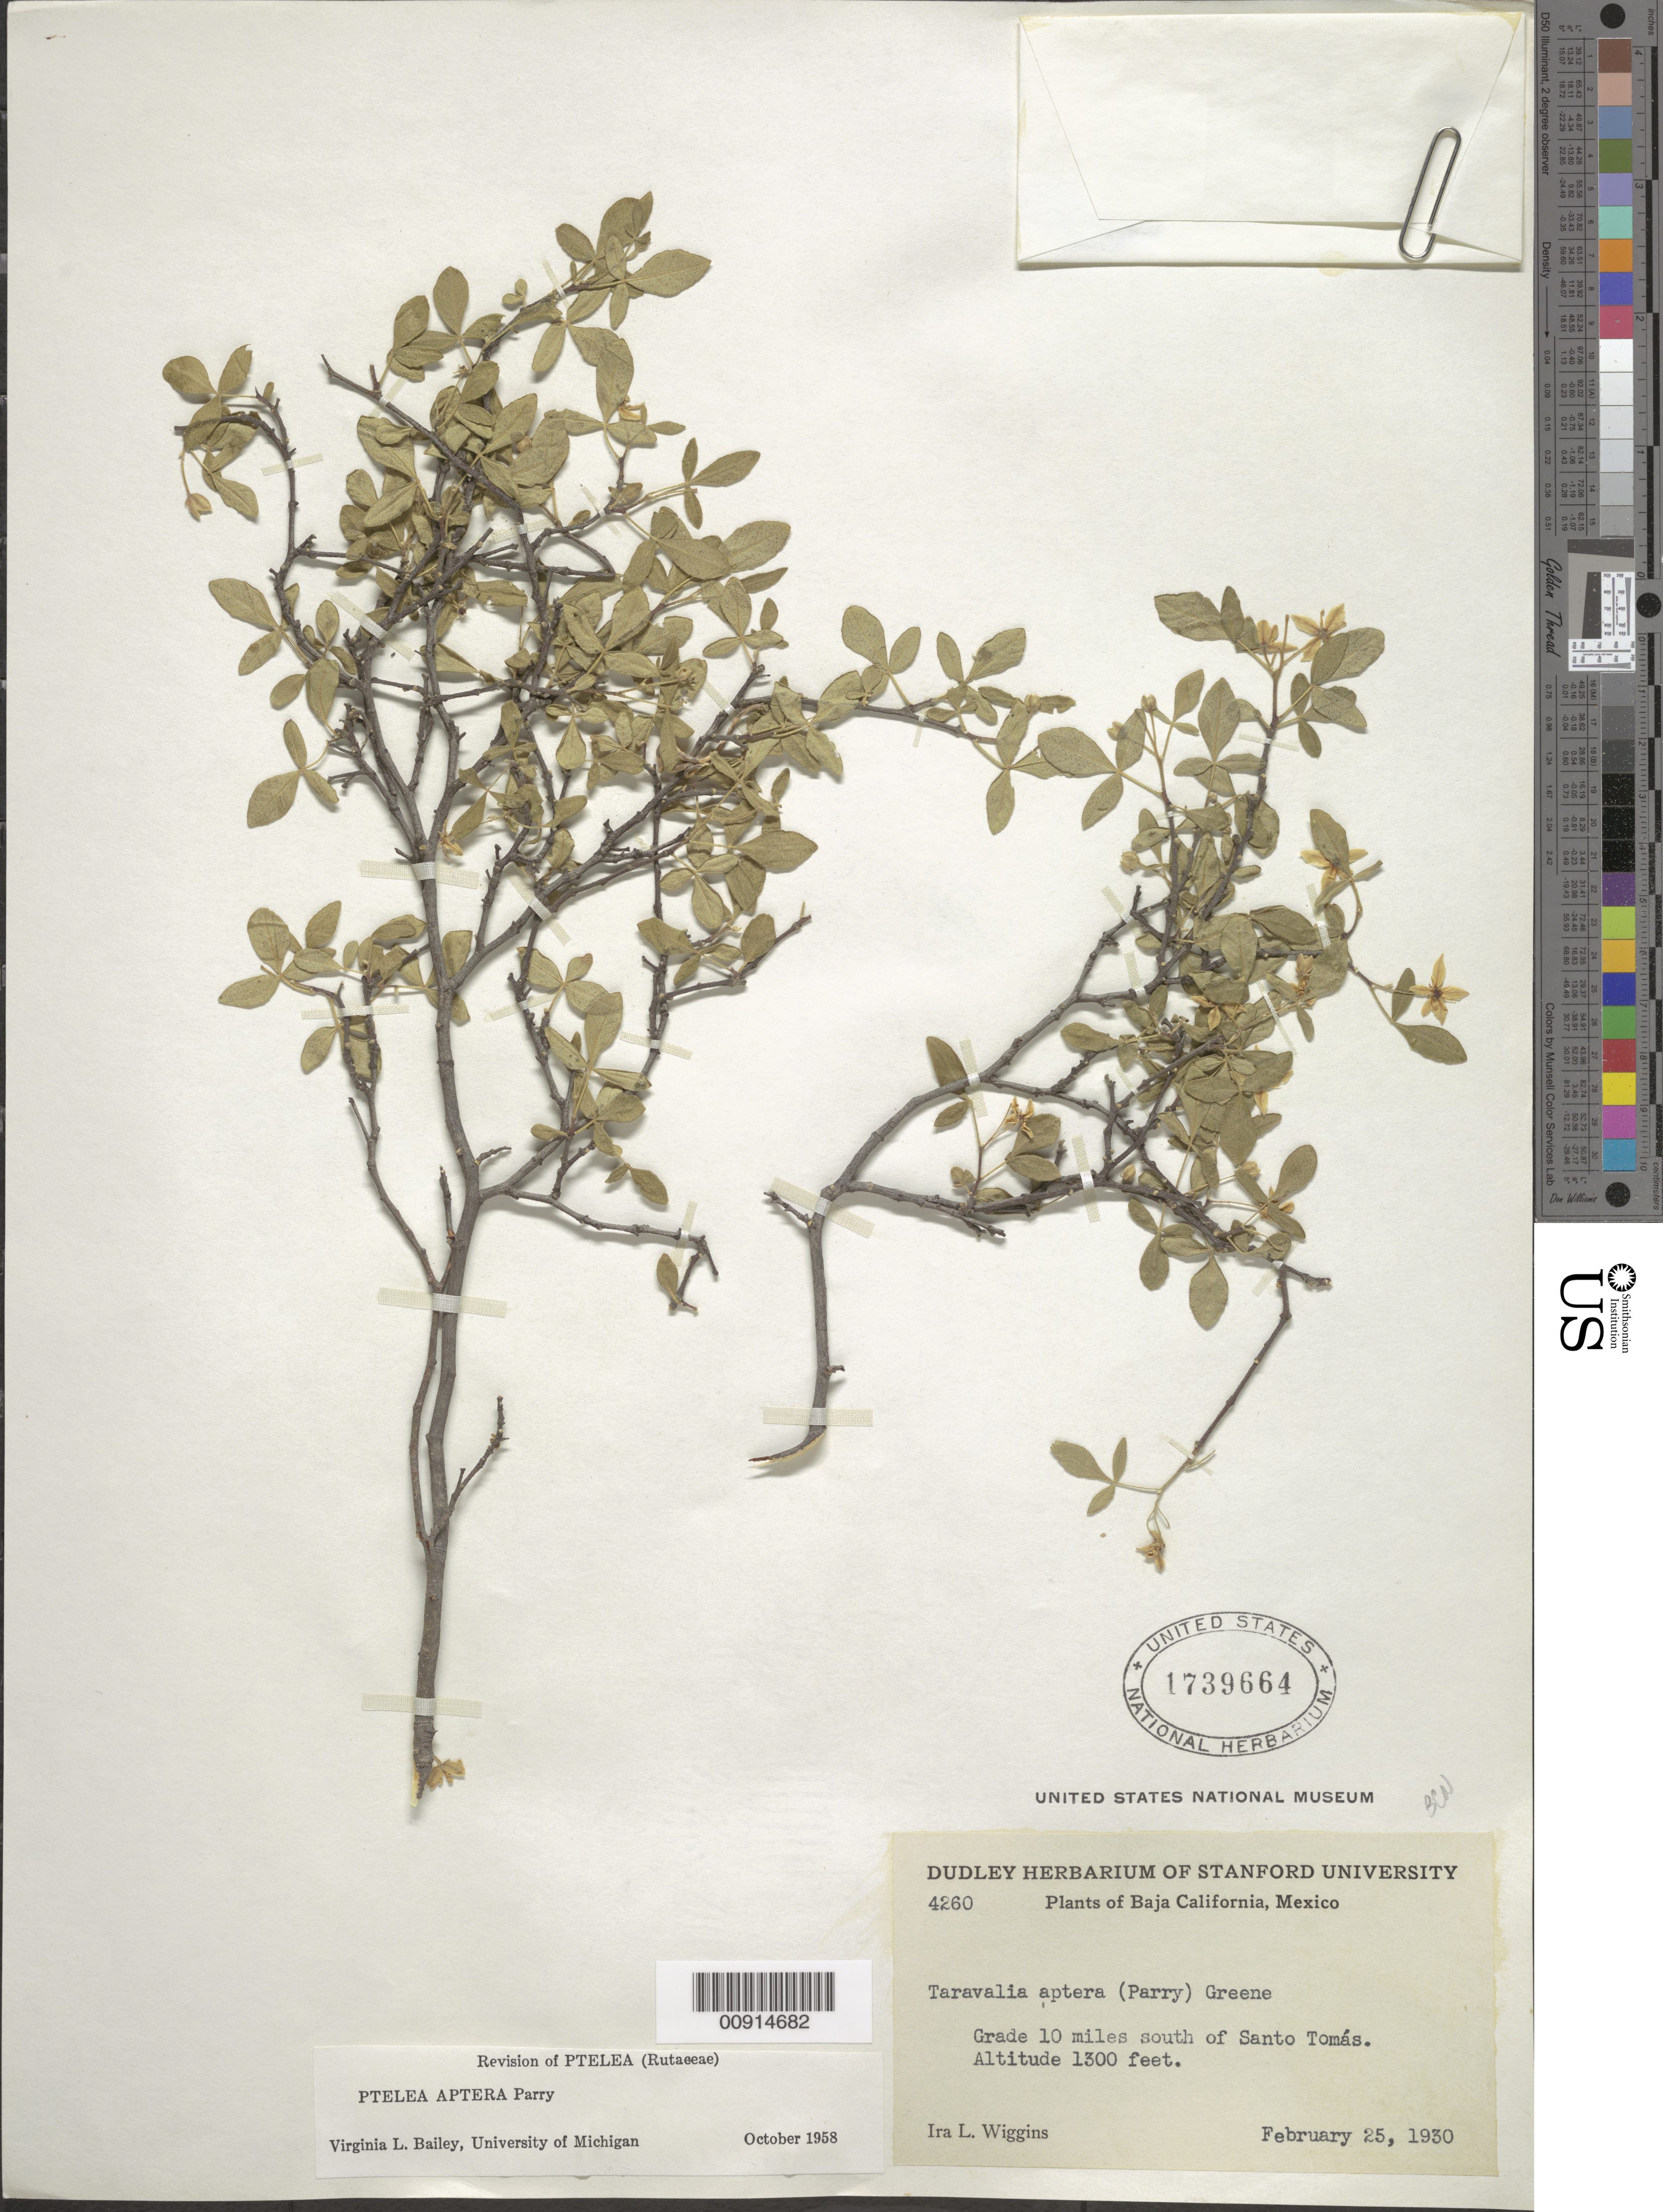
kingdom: Plantae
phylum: Tracheophyta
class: Magnoliopsida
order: Sapindales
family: Rutaceae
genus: Ptelea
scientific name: Ptelea aptera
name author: Parry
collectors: I. L. Wiggins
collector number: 4260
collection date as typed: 25 Feb 1930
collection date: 1930-02-25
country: Mexico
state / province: Baja California Norte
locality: Grade 10 miles south of Santo Tomás, Baja California.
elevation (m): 396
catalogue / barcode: US 1739664